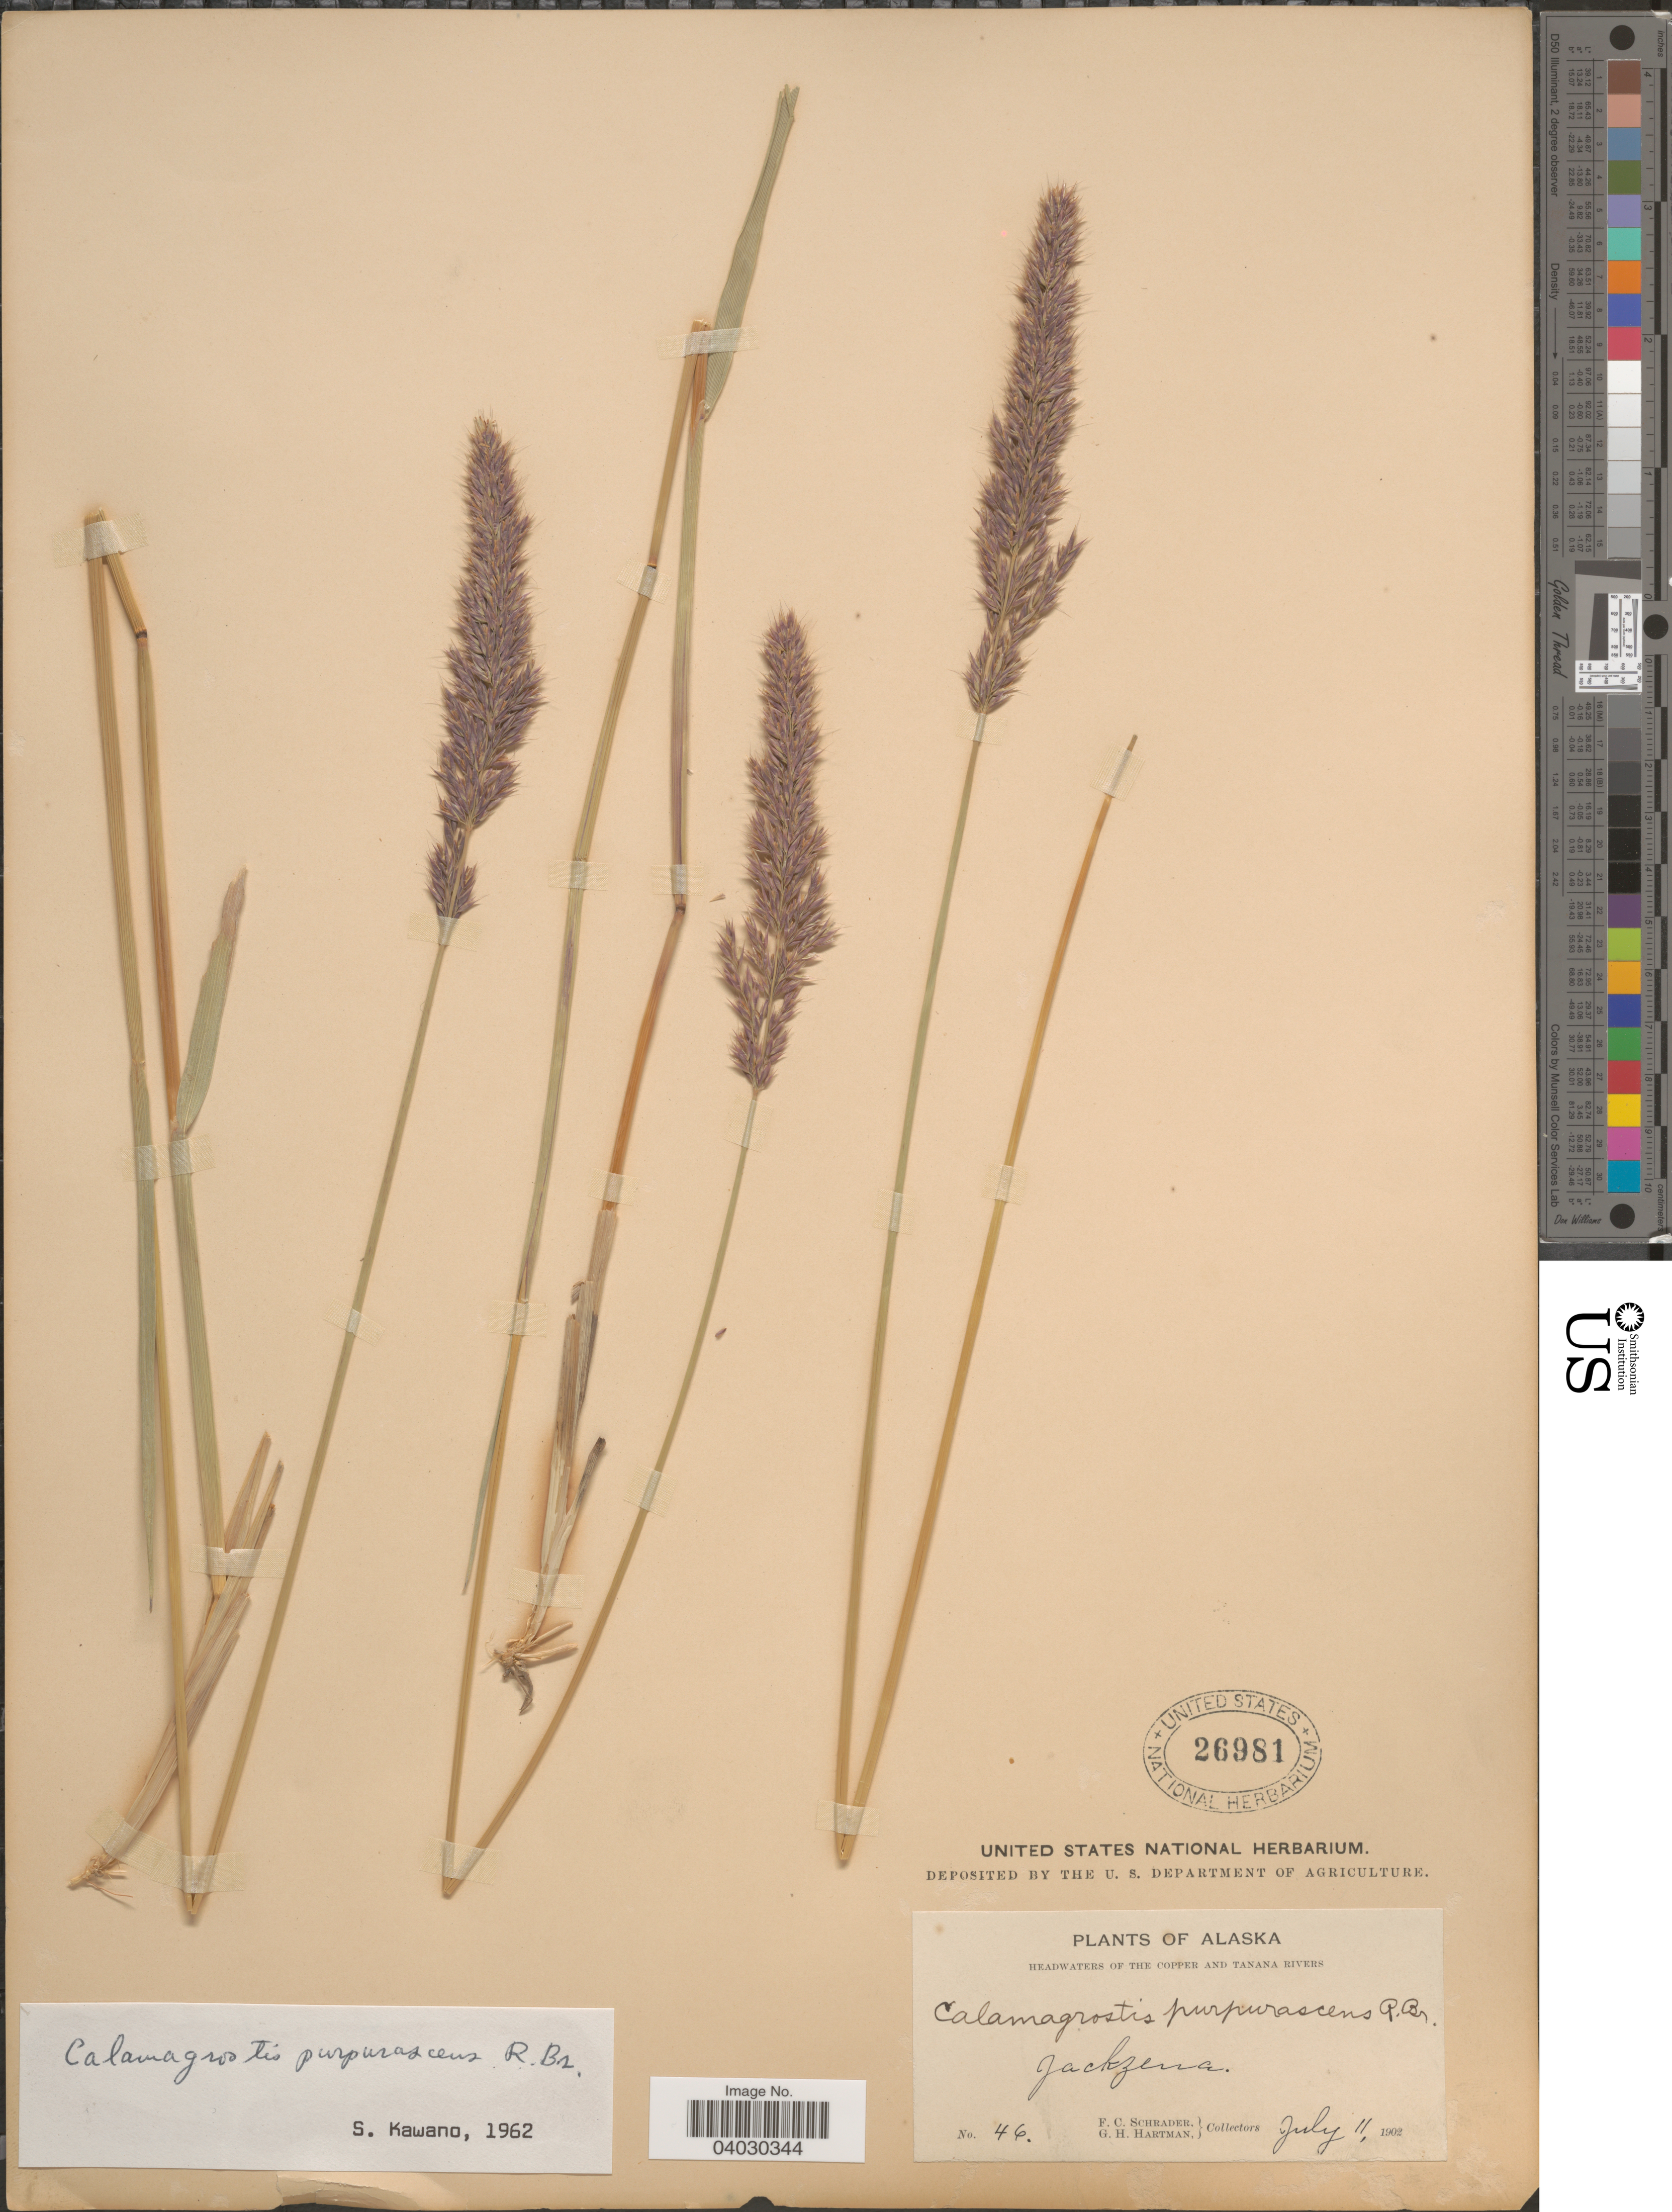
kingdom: Plantae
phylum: Tracheophyta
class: Liliopsida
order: Poales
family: Poaceae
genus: Calamagrostis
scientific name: Calamagrostis purpurascens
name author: R. Br.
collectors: F. C. Schrader & G. H. Hartman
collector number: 46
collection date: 1902-07-11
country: United States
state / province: Alaska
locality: Headwaters of the Copper and Tanana Rivers. Jackzena.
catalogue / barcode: US 26981